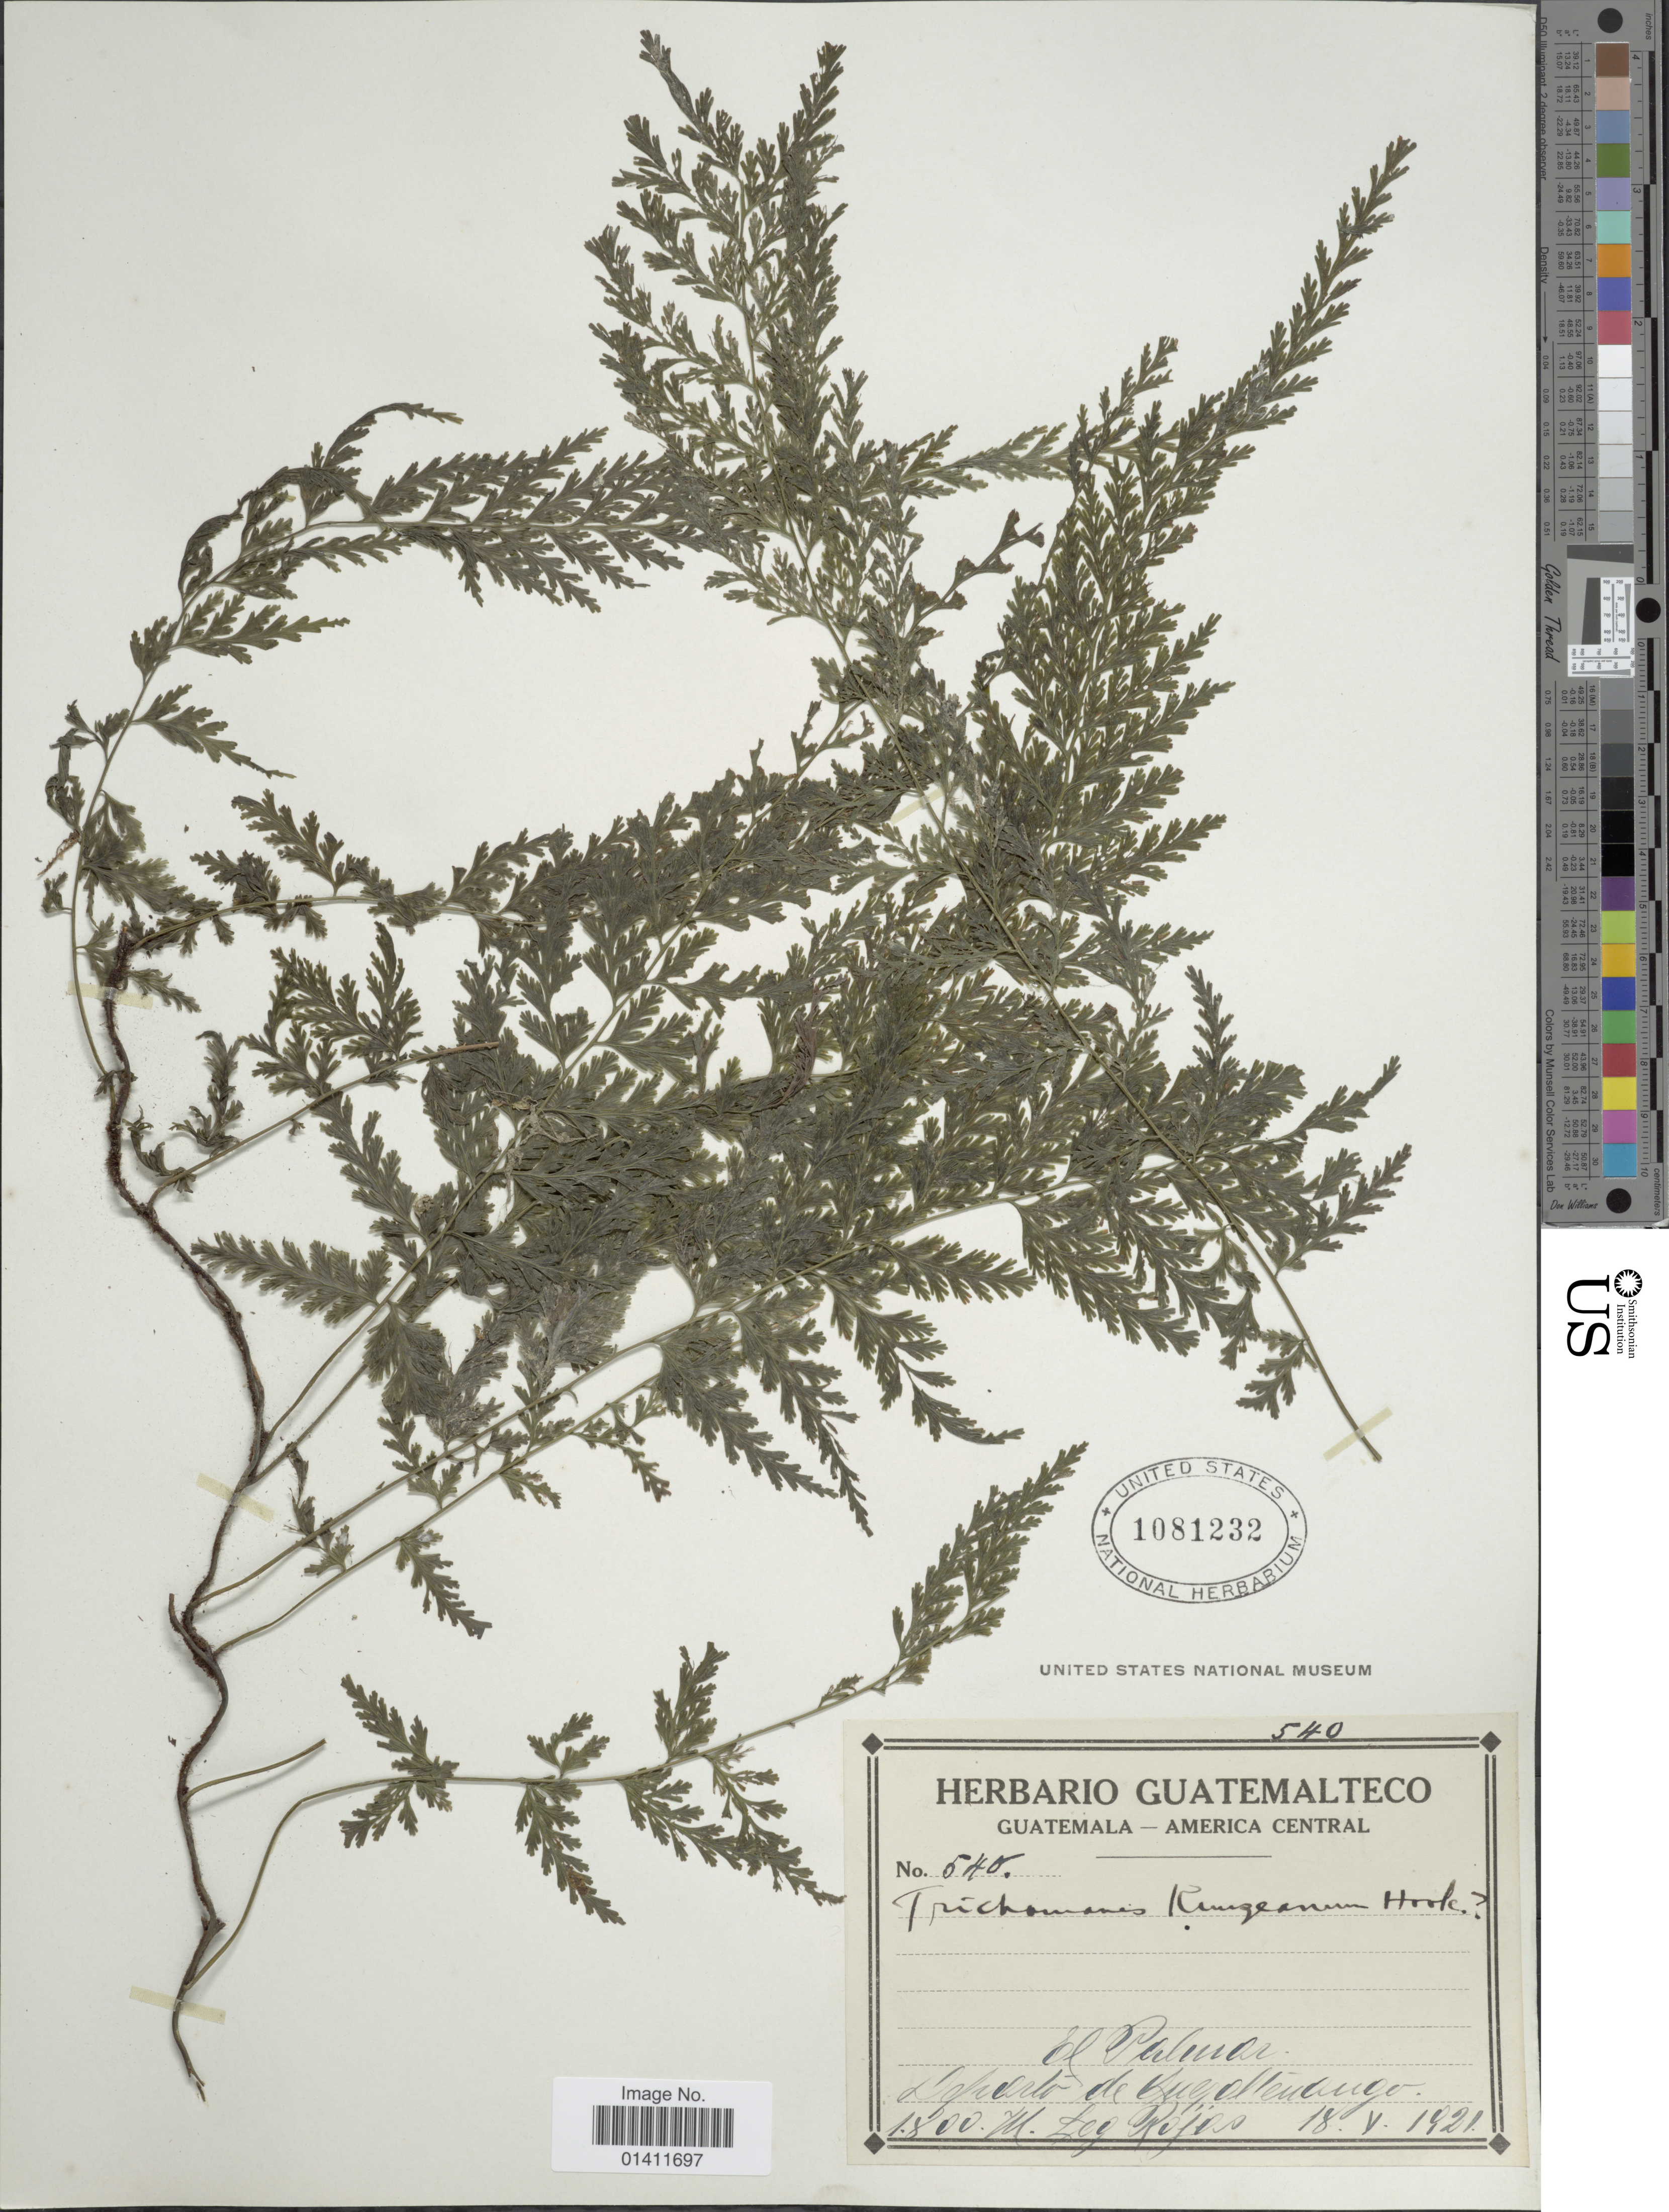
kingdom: Plantae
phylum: Tracheophyta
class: Polypodiopsida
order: Hymenophyllales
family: Hymenophyllaceae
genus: Vandenboschia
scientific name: Vandenboschia radicans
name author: (Sw.) Copel.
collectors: Rojas, --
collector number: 545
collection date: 1921-05-18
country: Guatemala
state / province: Quetzaltenango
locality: El Palmar Departo de Quetzaltenango.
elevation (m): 1800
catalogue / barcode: US 1081232